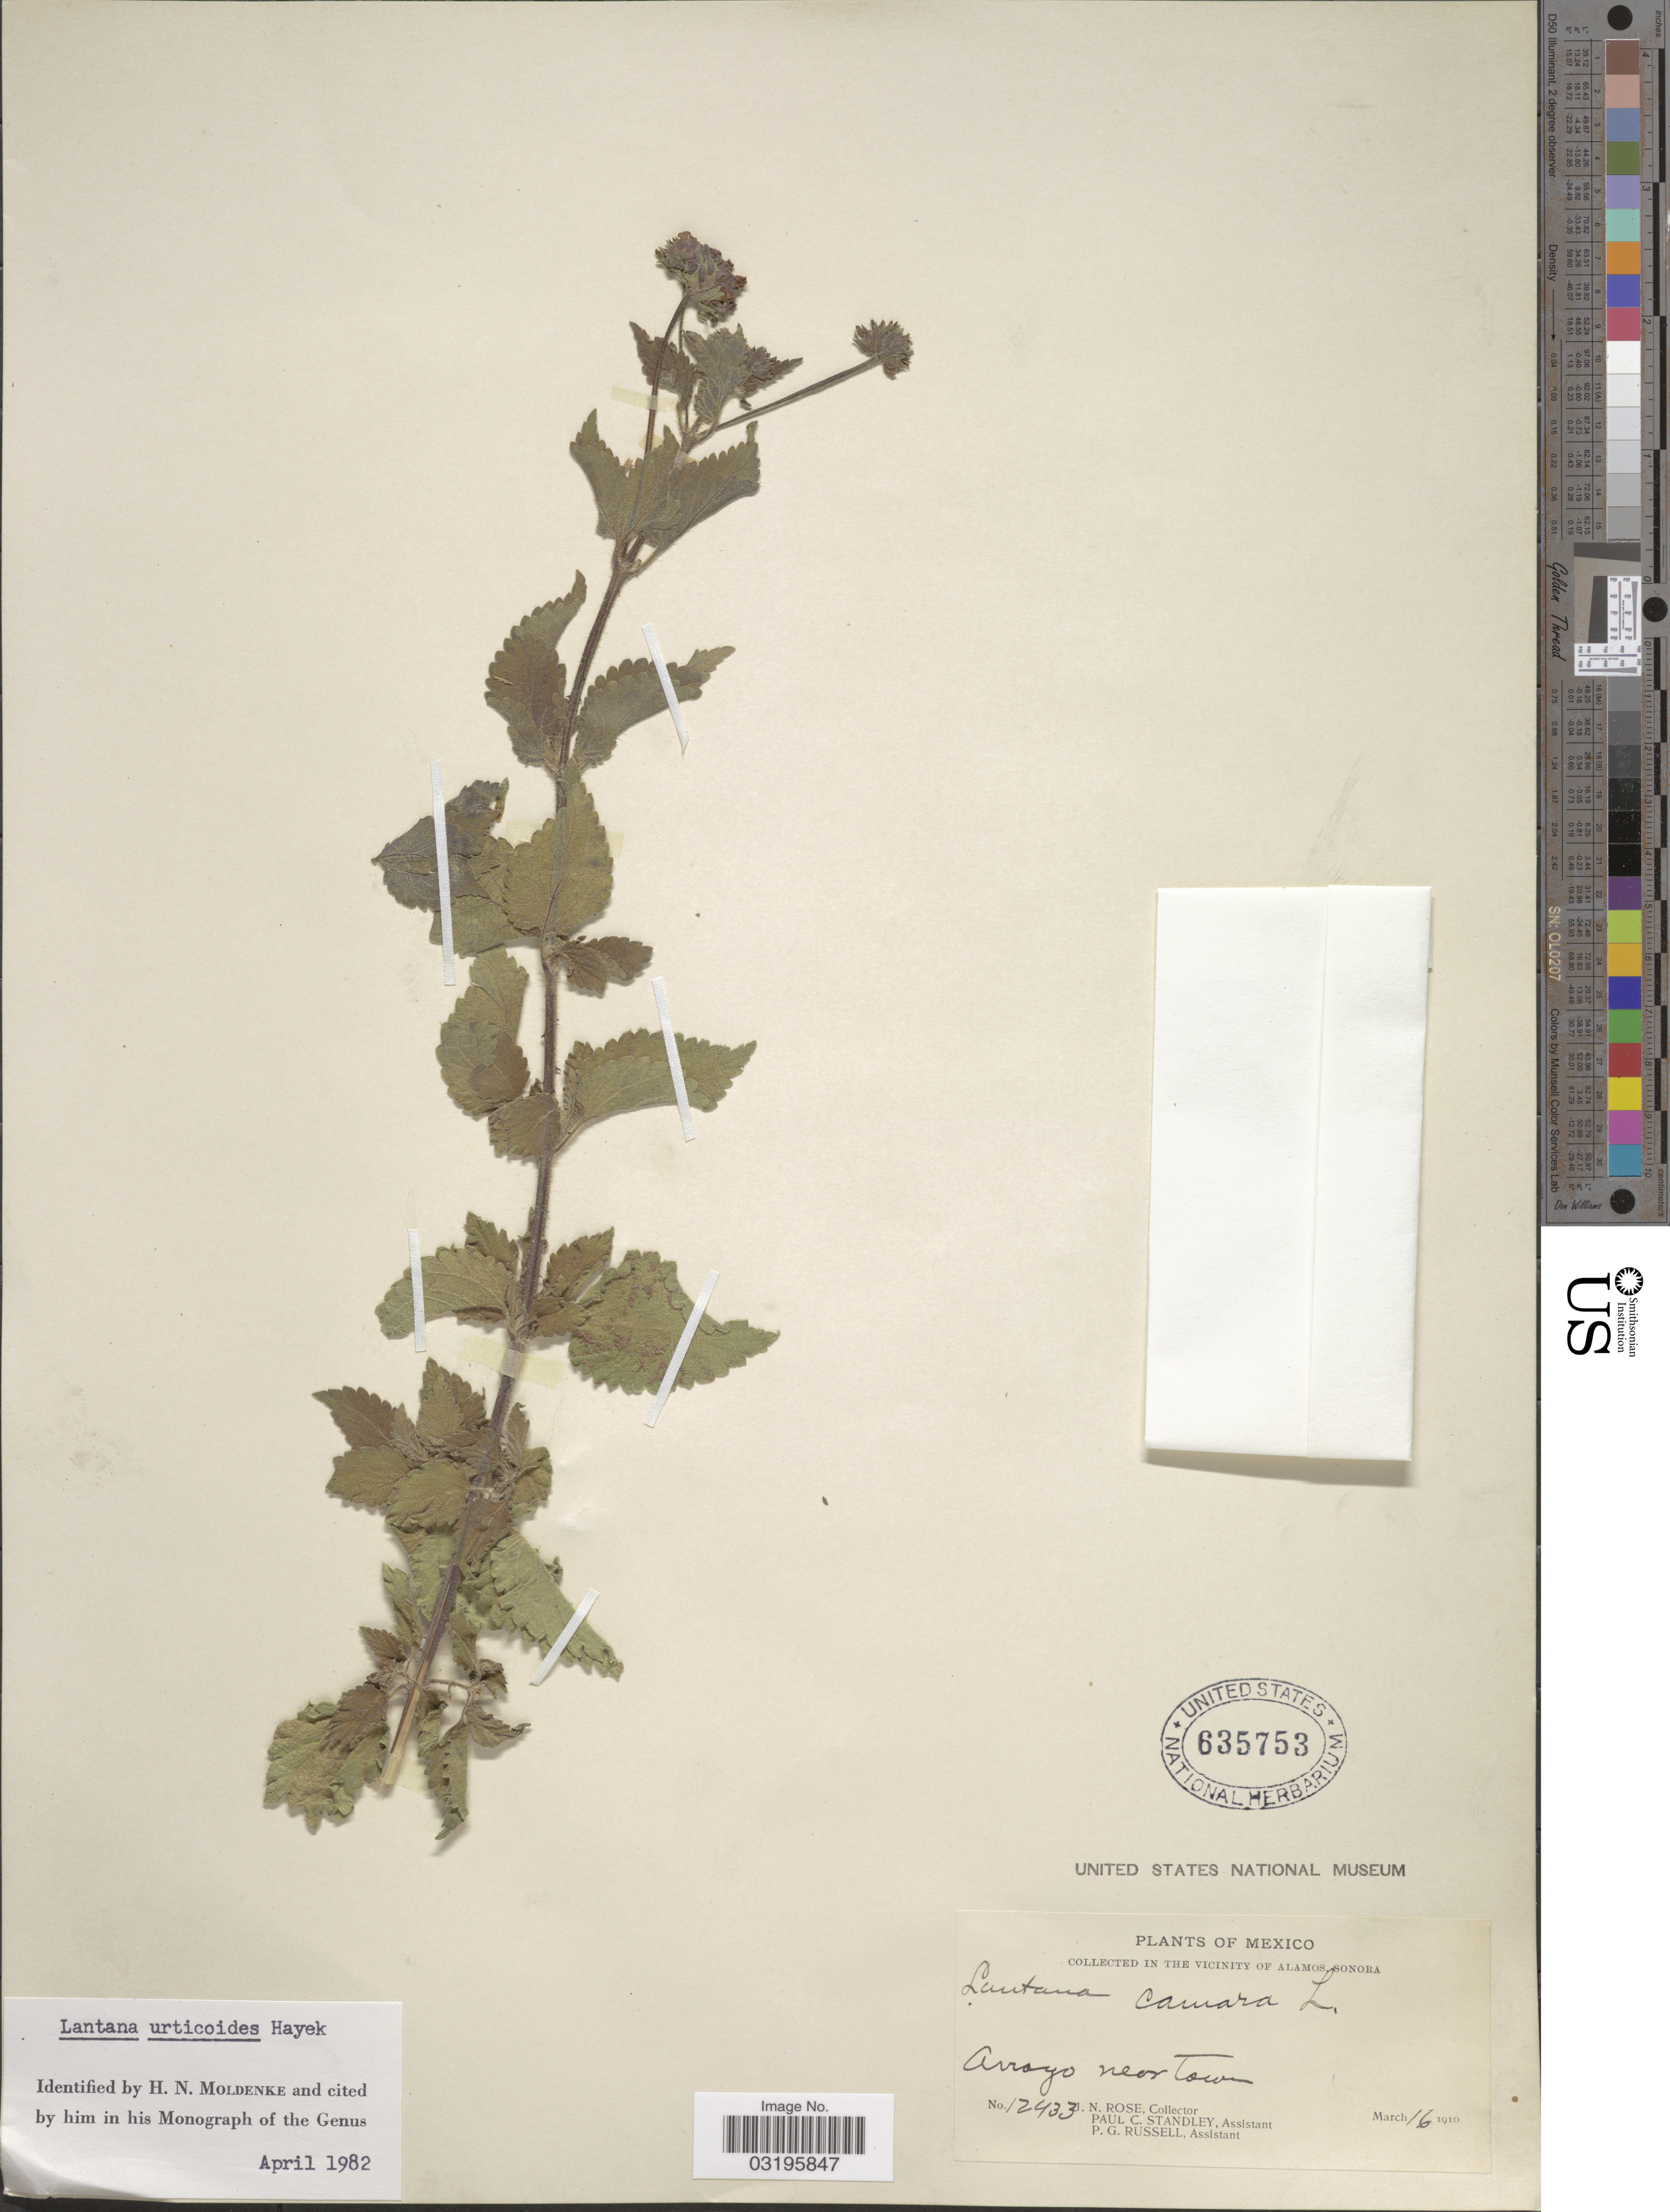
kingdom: Plantae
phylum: Tracheophyta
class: Magnoliopsida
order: Lamiales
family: Verbenaceae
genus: Lantana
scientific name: Lantana urticoides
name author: Hayek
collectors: J. N. Rose, P. C. Standley & P. G. Russell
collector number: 12433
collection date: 1910-03-16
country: Mexico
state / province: Sonora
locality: In the vicinity of Alamos. Arroyo near town.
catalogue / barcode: US 635753